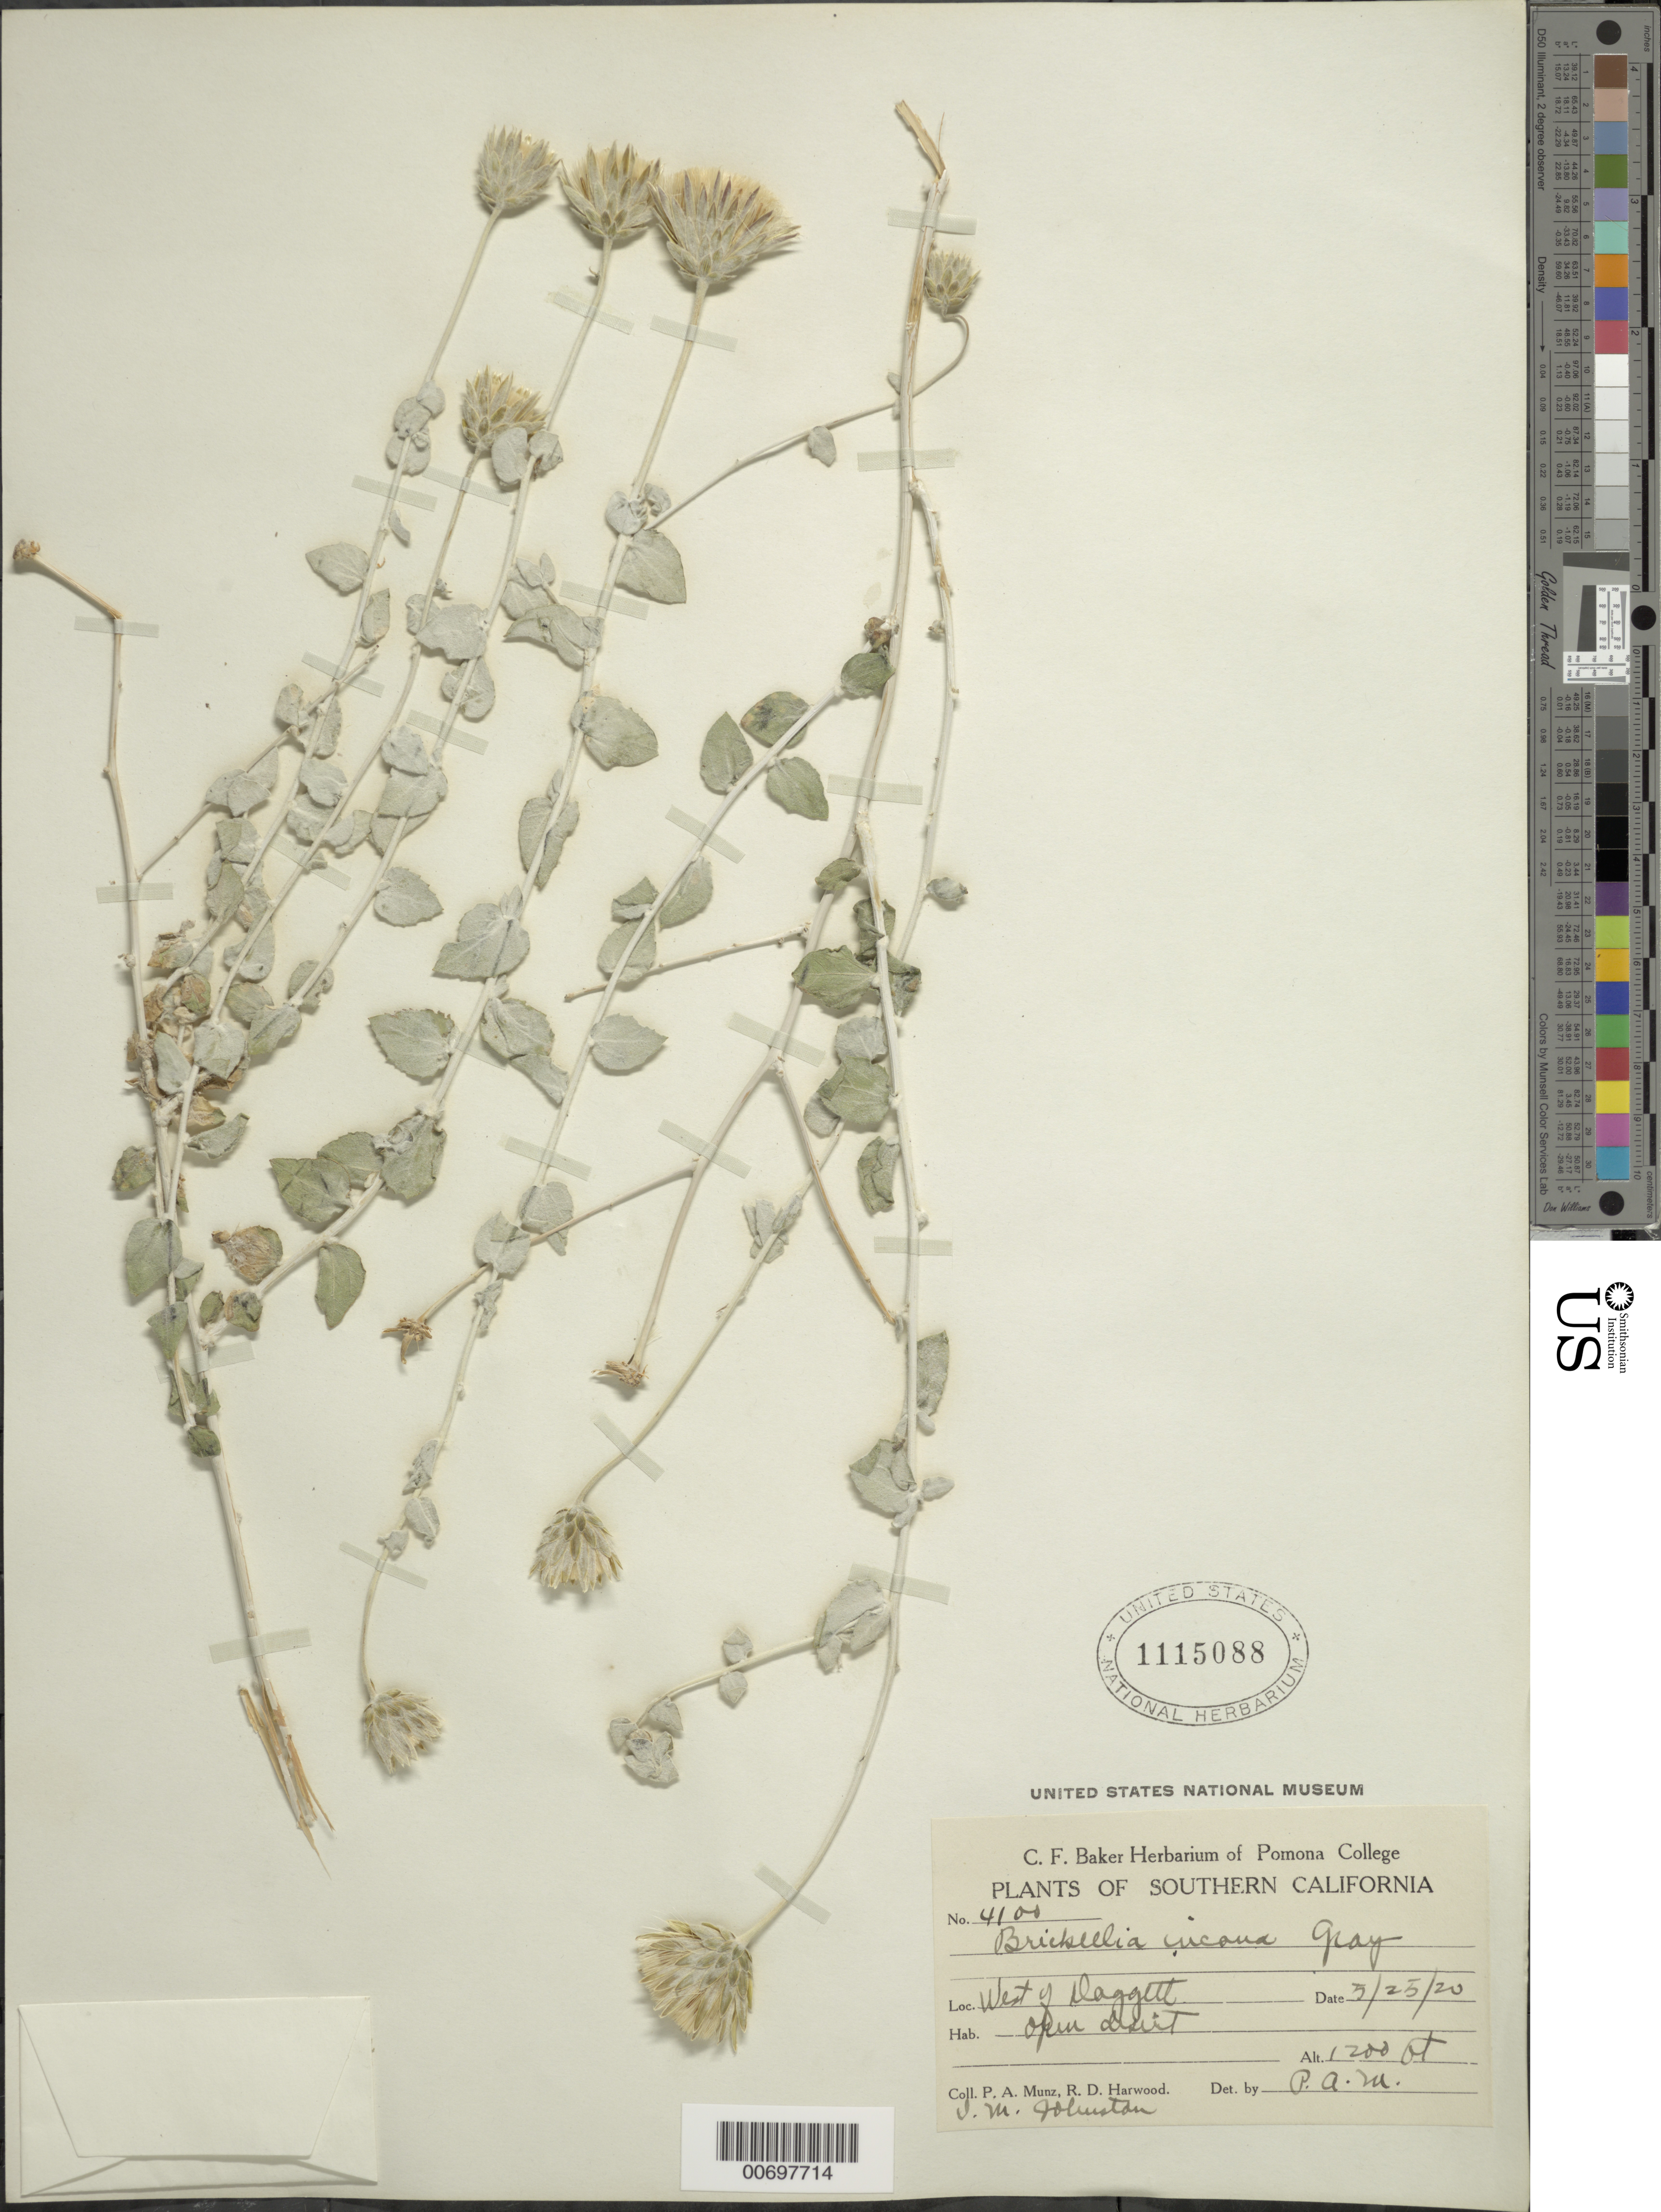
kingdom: Plantae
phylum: Tracheophyta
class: Magnoliopsida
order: Asterales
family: Asteraceae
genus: Brickellia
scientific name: Brickellia incana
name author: A. Gray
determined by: Munz, Philip A.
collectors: P. A. Munz, R. Harwood & I.M. Johnston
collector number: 4100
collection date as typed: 25 May 1920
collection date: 1920-05-25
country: United States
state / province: California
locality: West of Daggett.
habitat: Open desert.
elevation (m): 366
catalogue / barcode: US 1115088